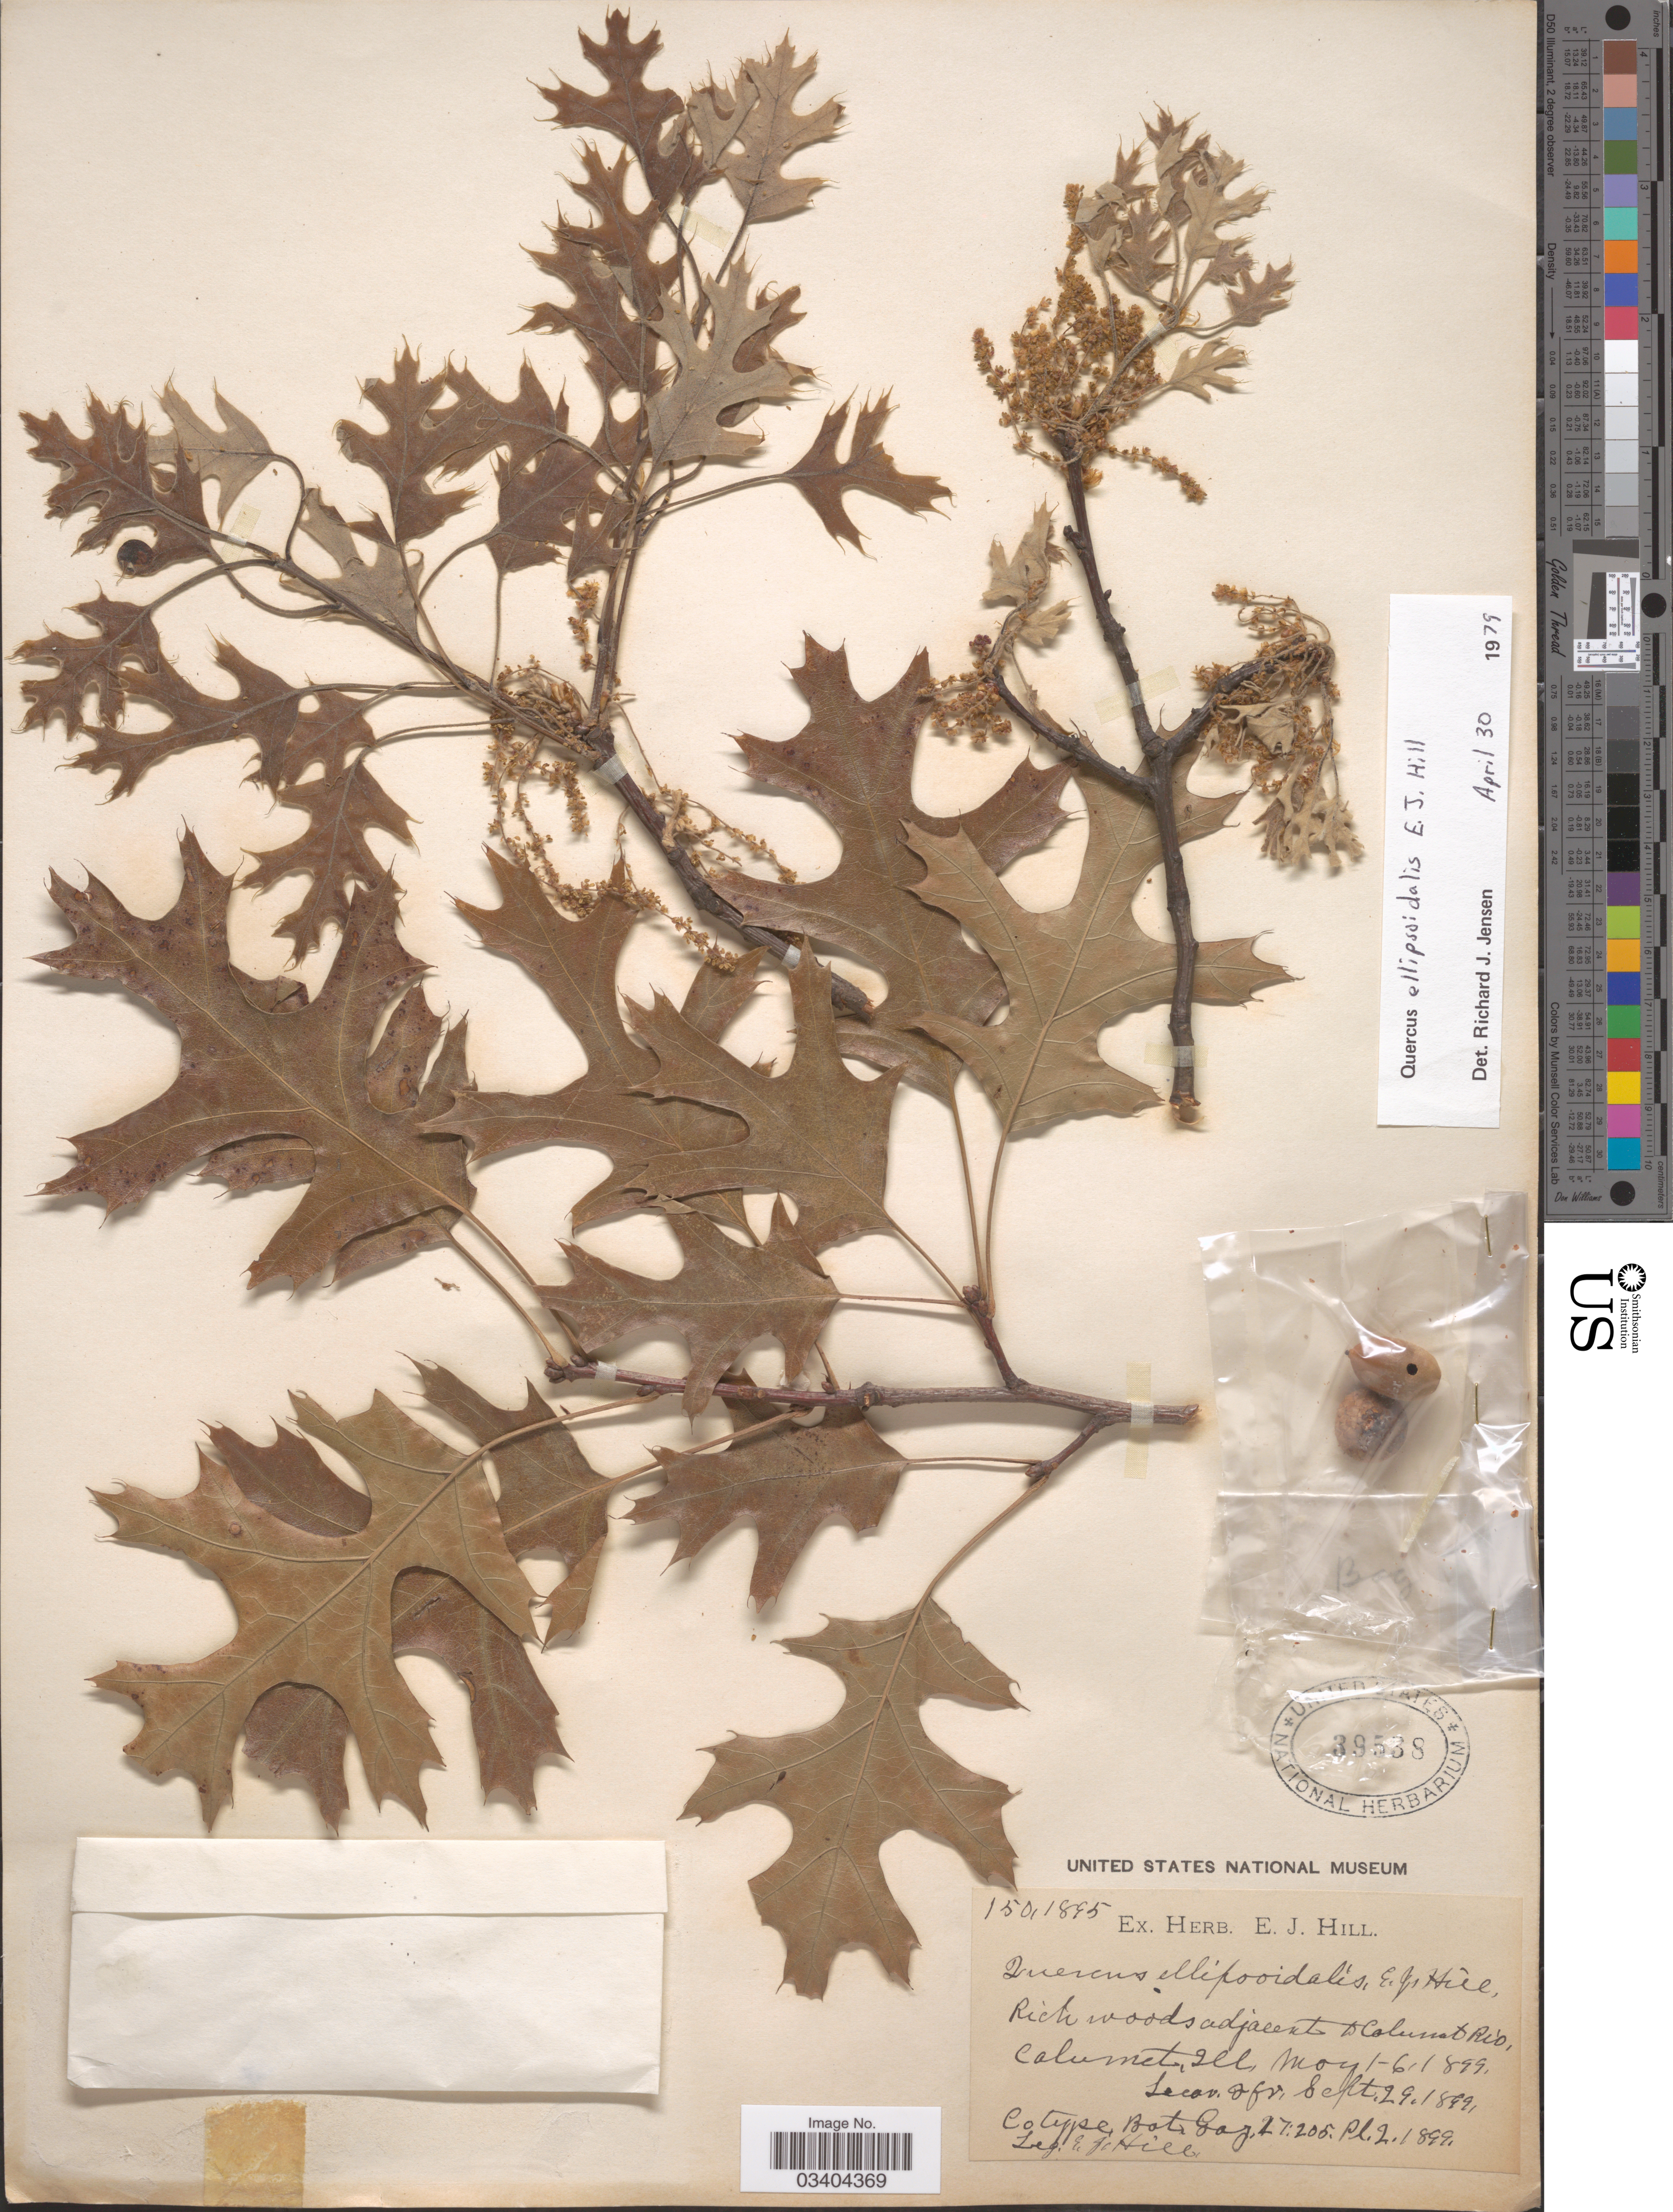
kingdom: Plantae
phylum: Tracheophyta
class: Magnoliopsida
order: Fagales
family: Fagaceae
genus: Quercus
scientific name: Quercus ellipsoidalis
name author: E.J. Hill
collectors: E. J. Hill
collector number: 150,1895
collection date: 1899-05-01/1899-05-06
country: United States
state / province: Illinois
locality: Rich woods adjacent to Calumet Rio Calumet.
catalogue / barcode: US 39538